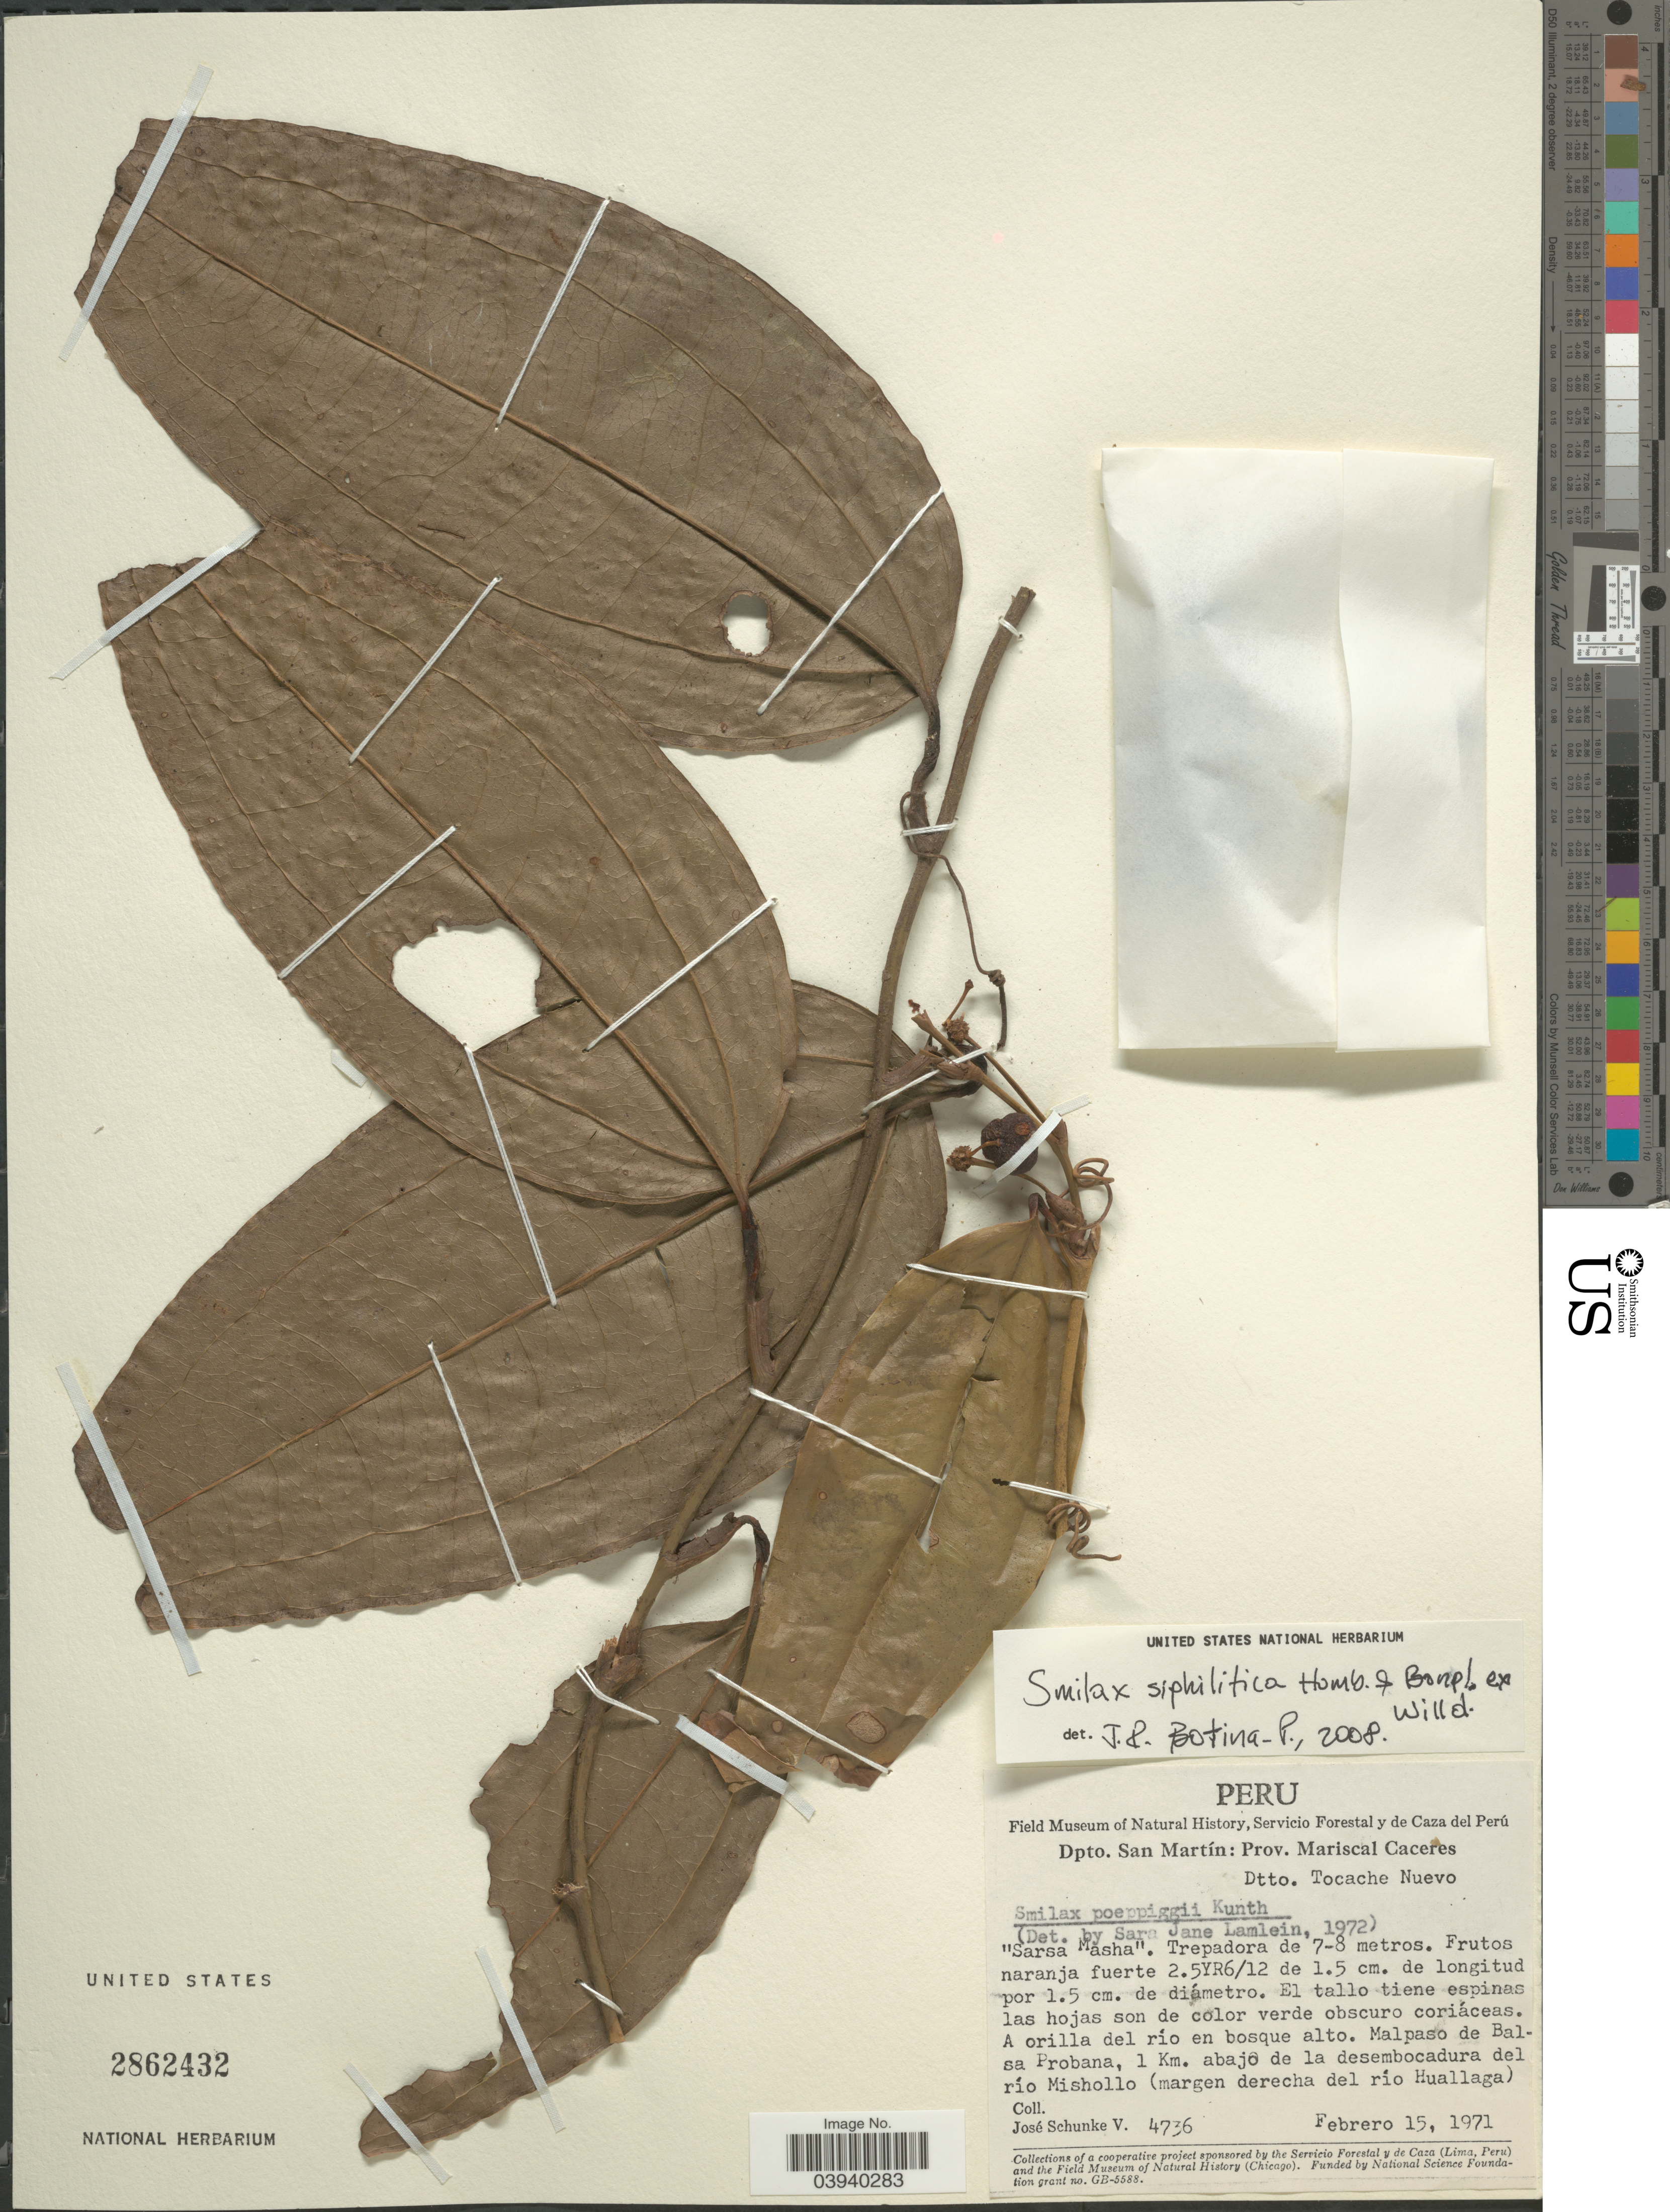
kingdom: Plantae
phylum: Tracheophyta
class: Liliopsida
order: Liliales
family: Smilacaceae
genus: Smilax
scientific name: Smilax syphilitica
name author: Humb. & Bonpl.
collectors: J. Schunke Vigo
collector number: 4736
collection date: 1971-02-15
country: Peru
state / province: San Martín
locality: Dpto. San Martín: Prov. Mariscal Caceres. Dtto. Tocache Nuevo. Malpaso de Balsa Probana, 1 Km. abajo de la desembocadura del río Mishollo (margen derecha del río Huallaga).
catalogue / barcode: US 2862432